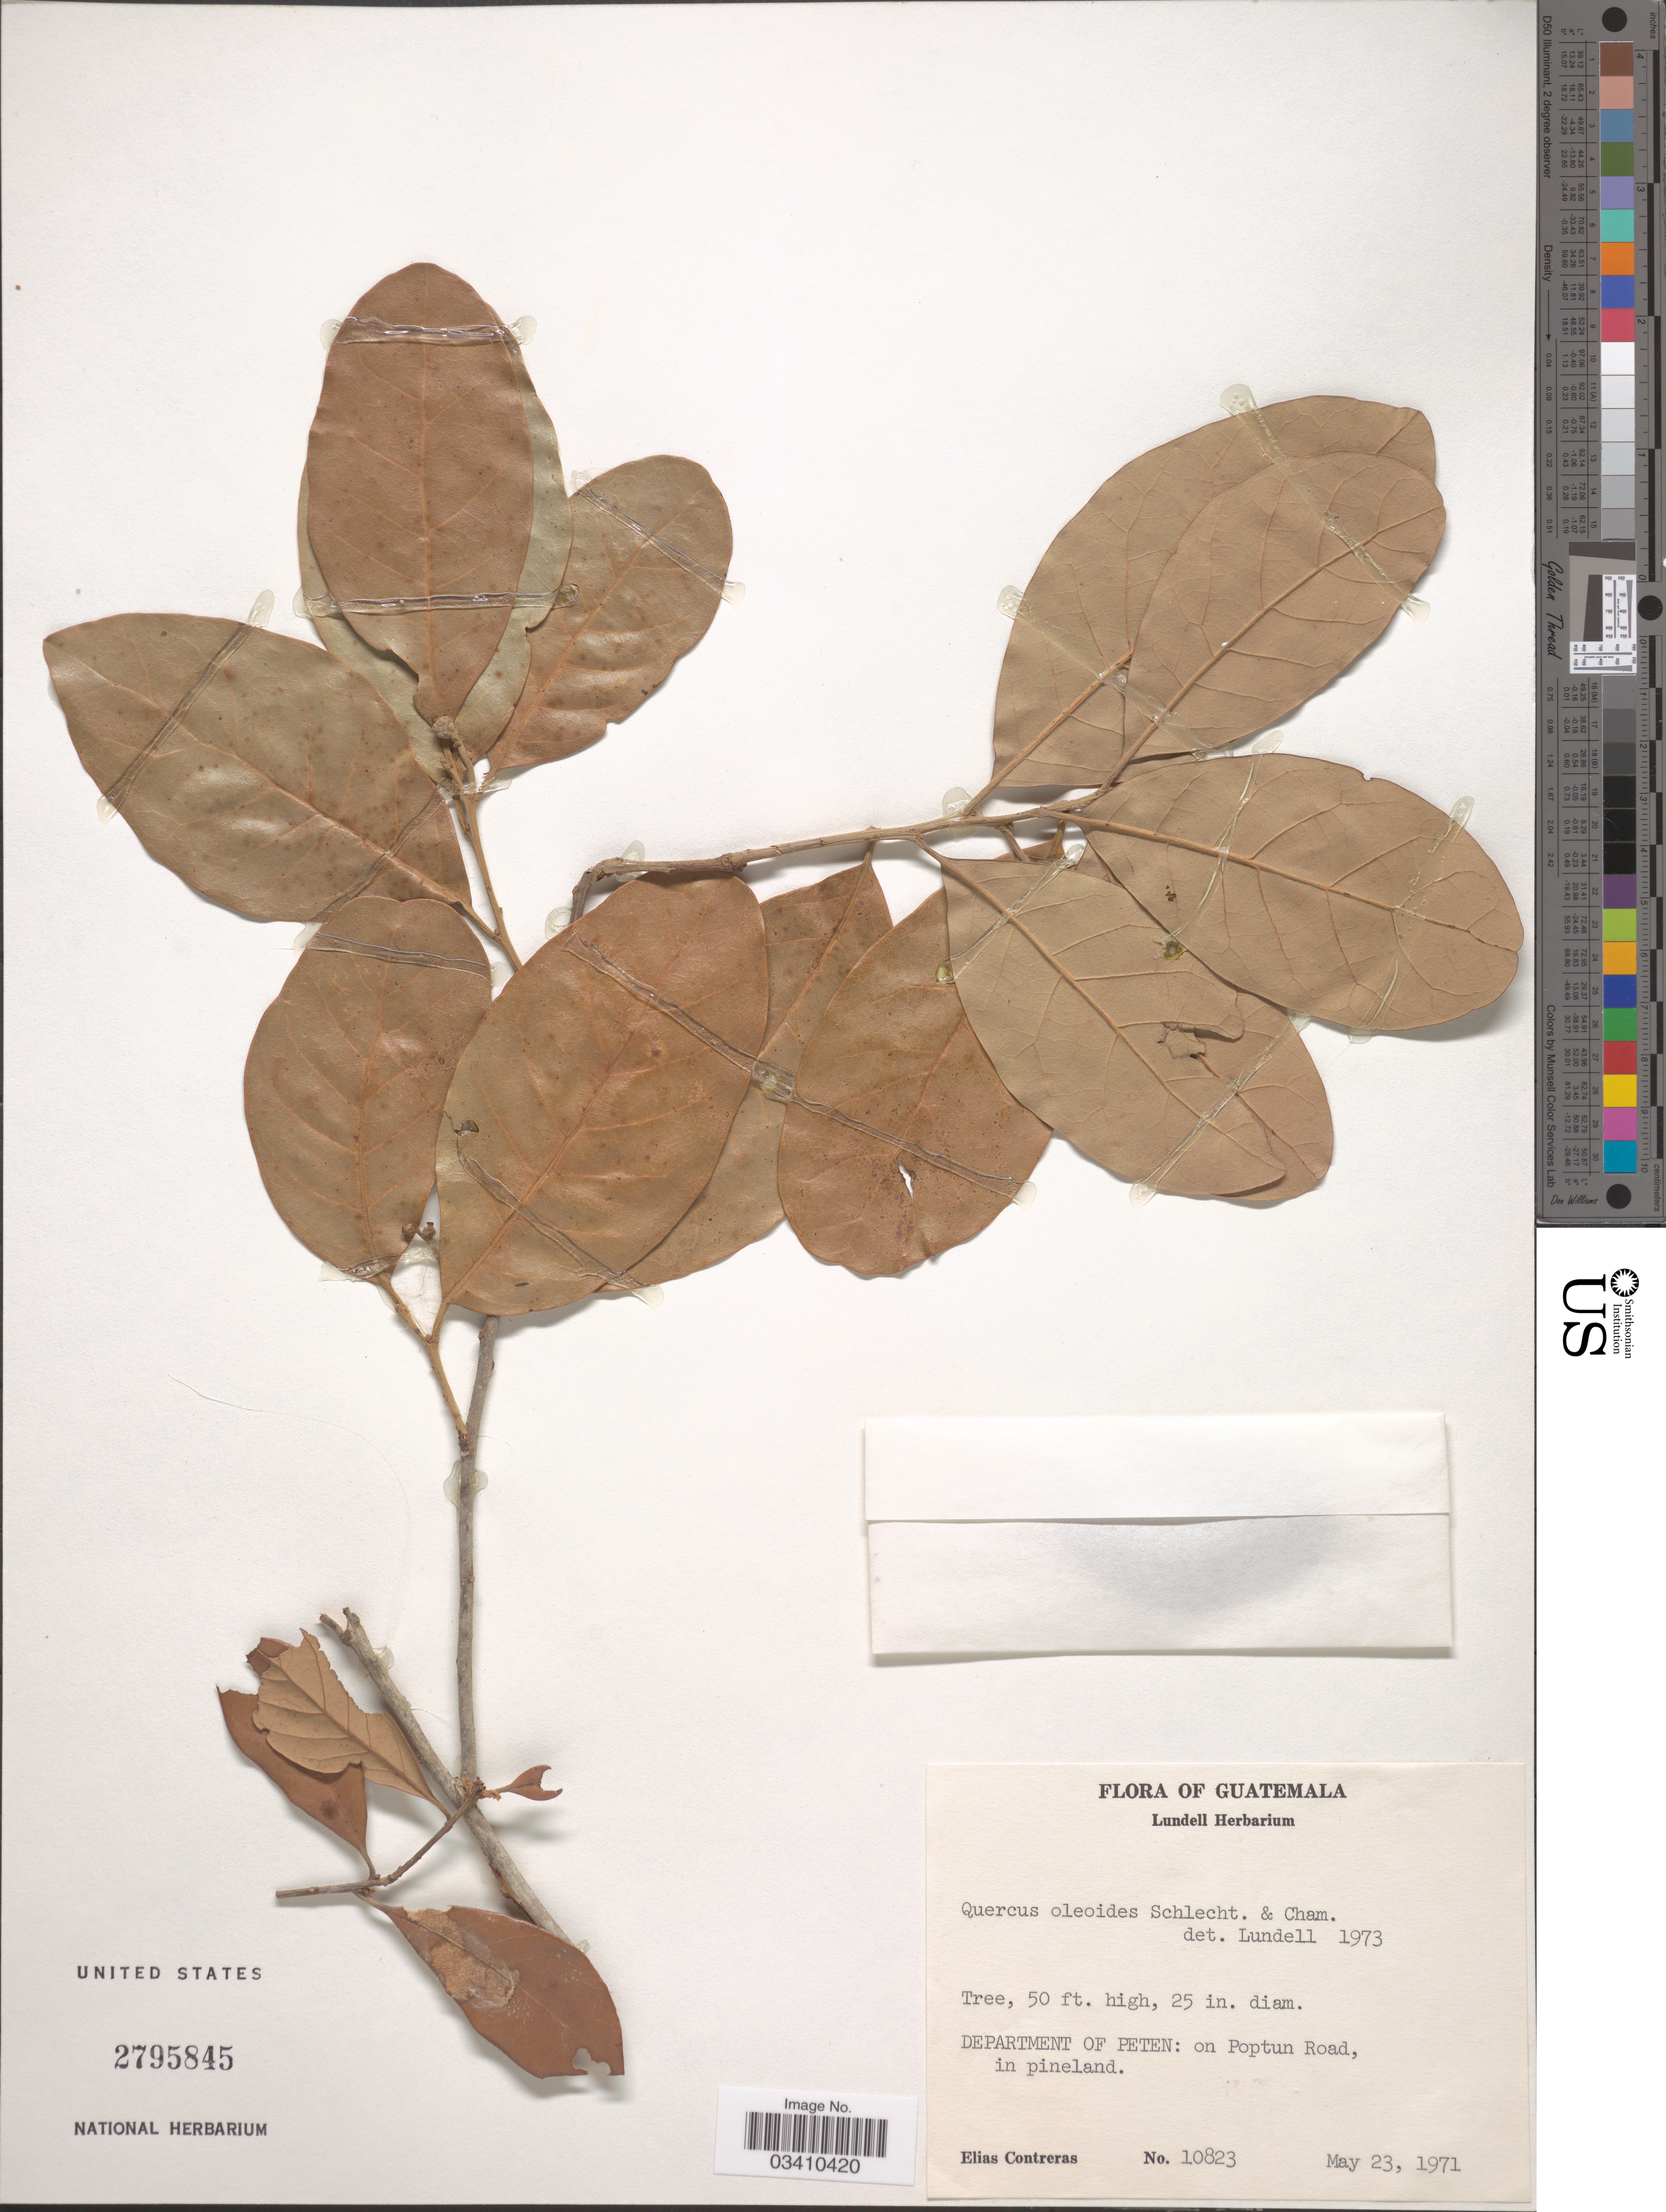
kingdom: Plantae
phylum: Tracheophyta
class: Magnoliopsida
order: Fagales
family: Fagaceae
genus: Quercus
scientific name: Quercus oleoides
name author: Schltdl. & Cham.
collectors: E. Contreras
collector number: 10823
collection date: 1971-05-23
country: Guatemala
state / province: El Petén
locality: Department of Peten: on Poptun Road, in pineland.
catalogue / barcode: US 2795845